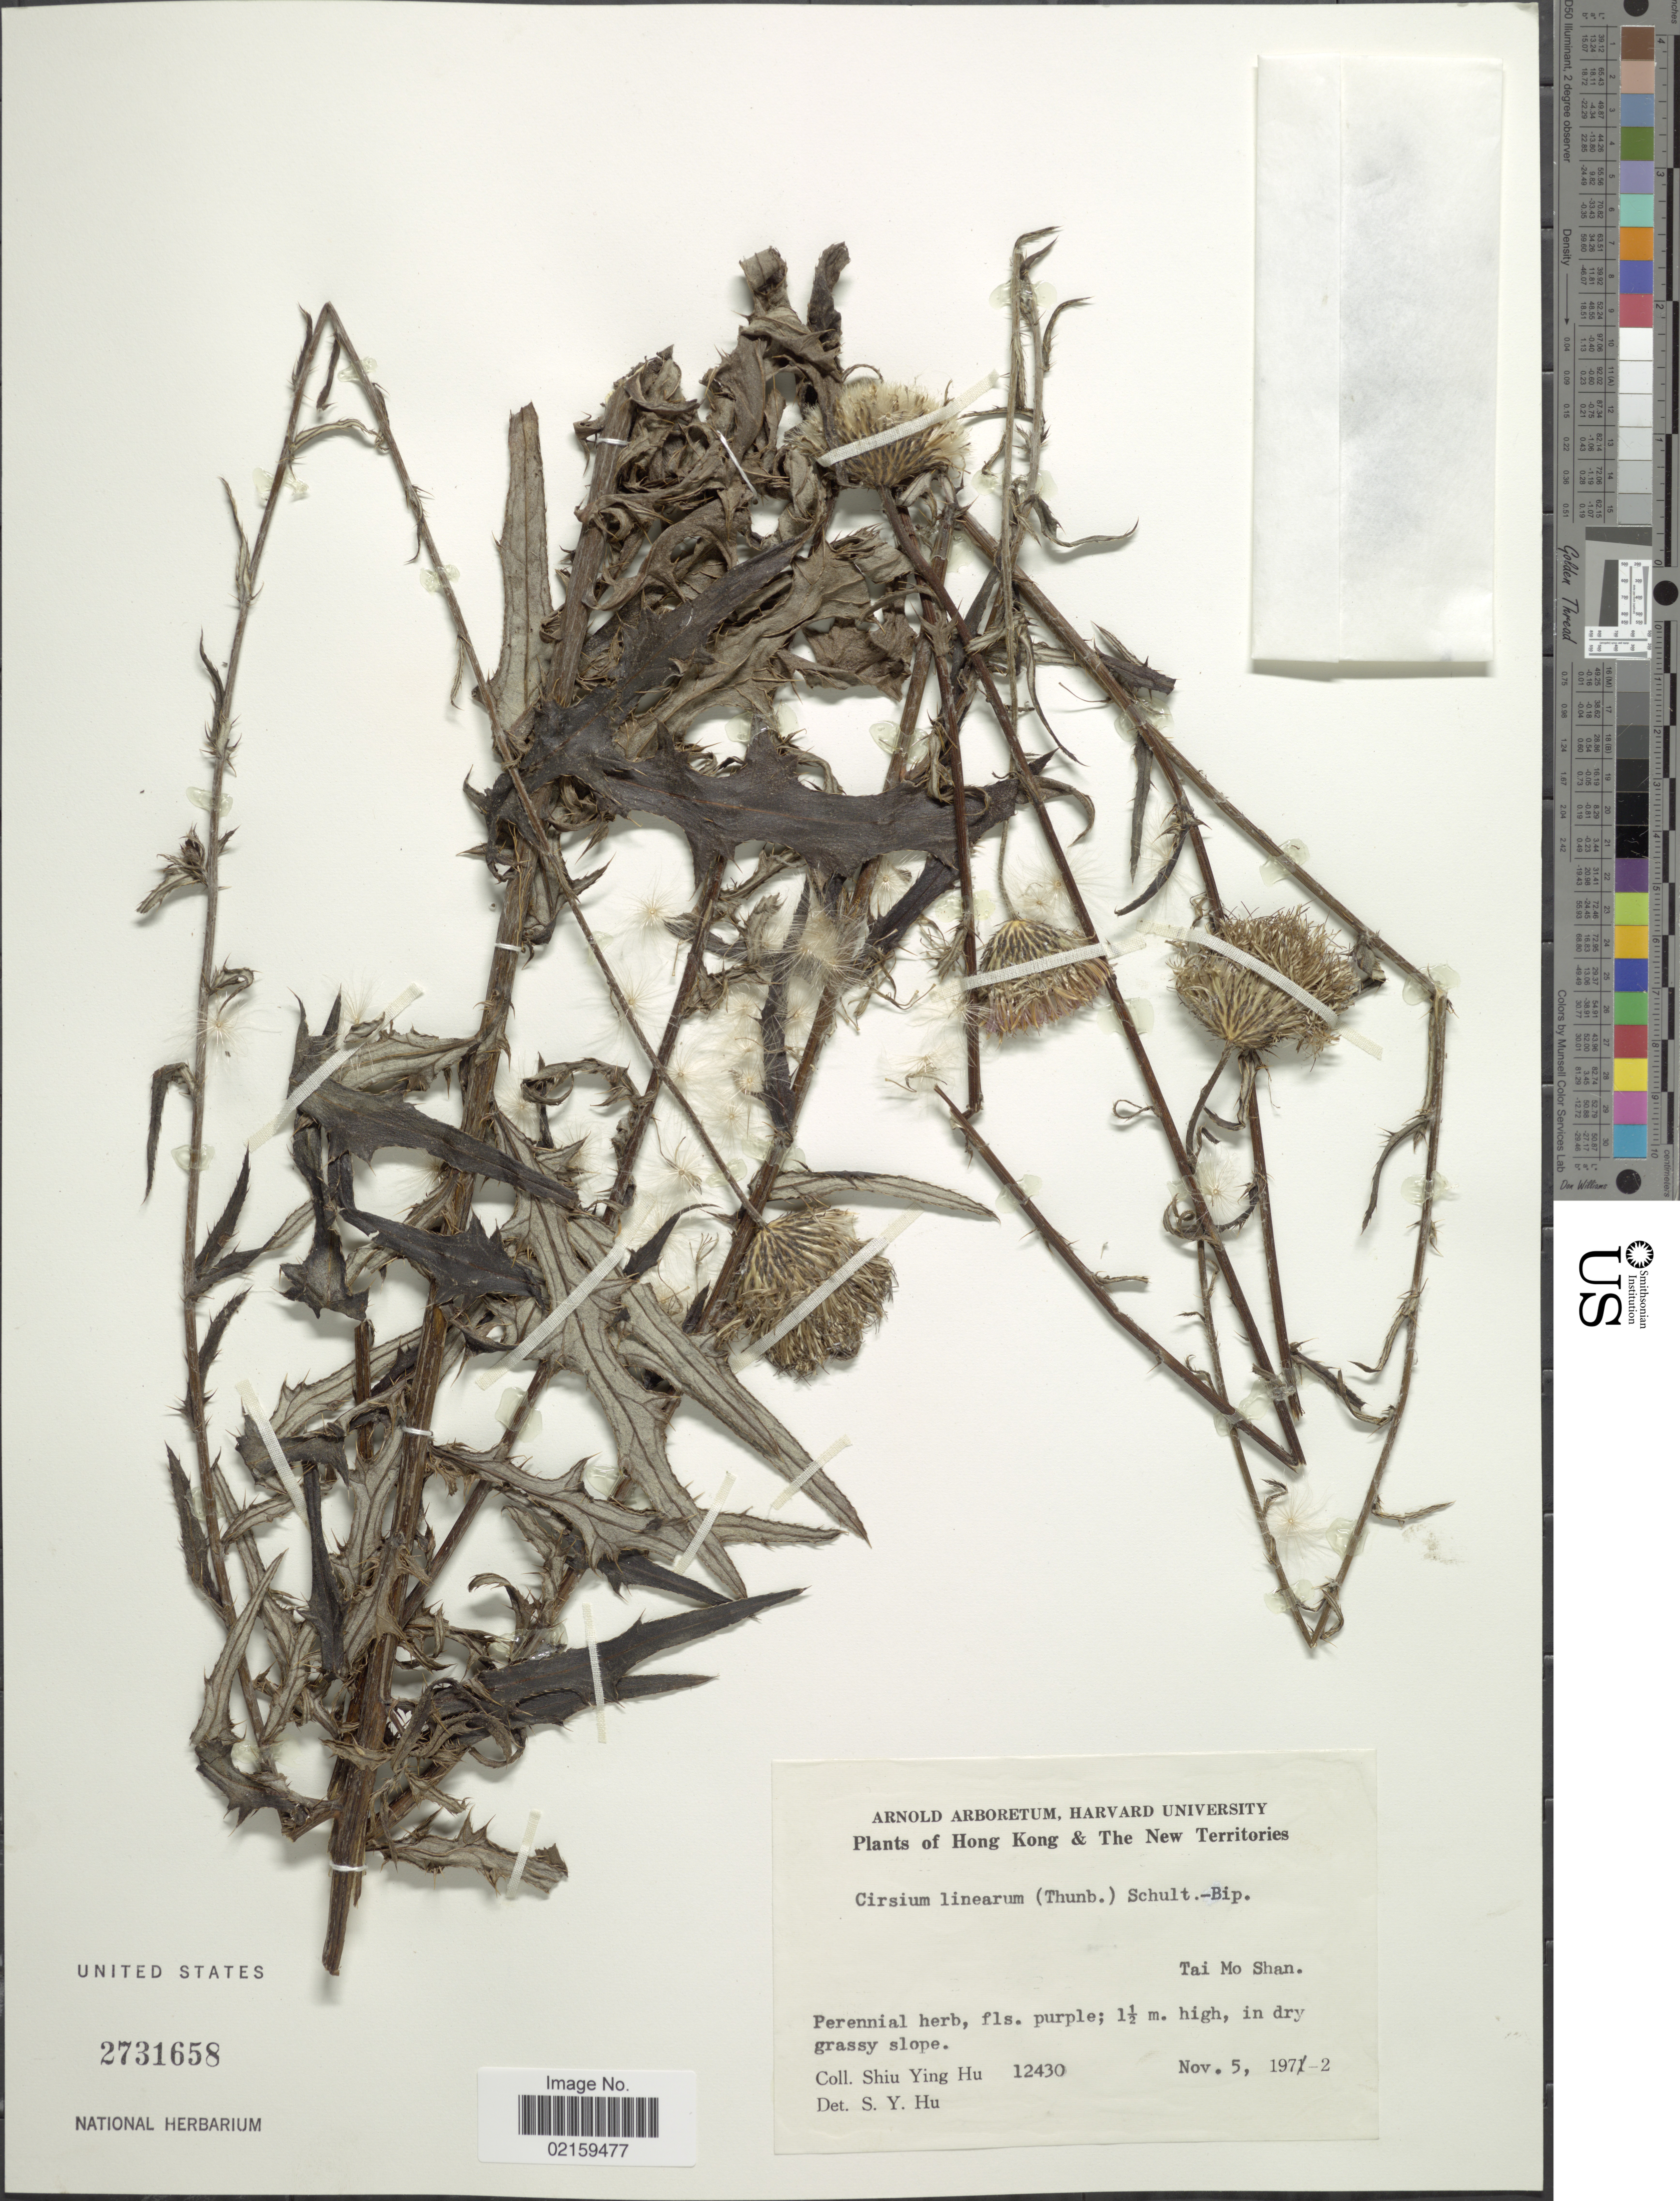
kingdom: Plantae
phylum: Tracheophyta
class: Magnoliopsida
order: Asterales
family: Asteraceae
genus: Cirsium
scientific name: Cirsium lineare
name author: (Thunb.) Sch. Bip.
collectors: S. Y. Hu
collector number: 12430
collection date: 1972-11-05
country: China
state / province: Hong Kong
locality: Hong Kong & The New Territories. Tai Mo Shan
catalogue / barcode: US 2731658